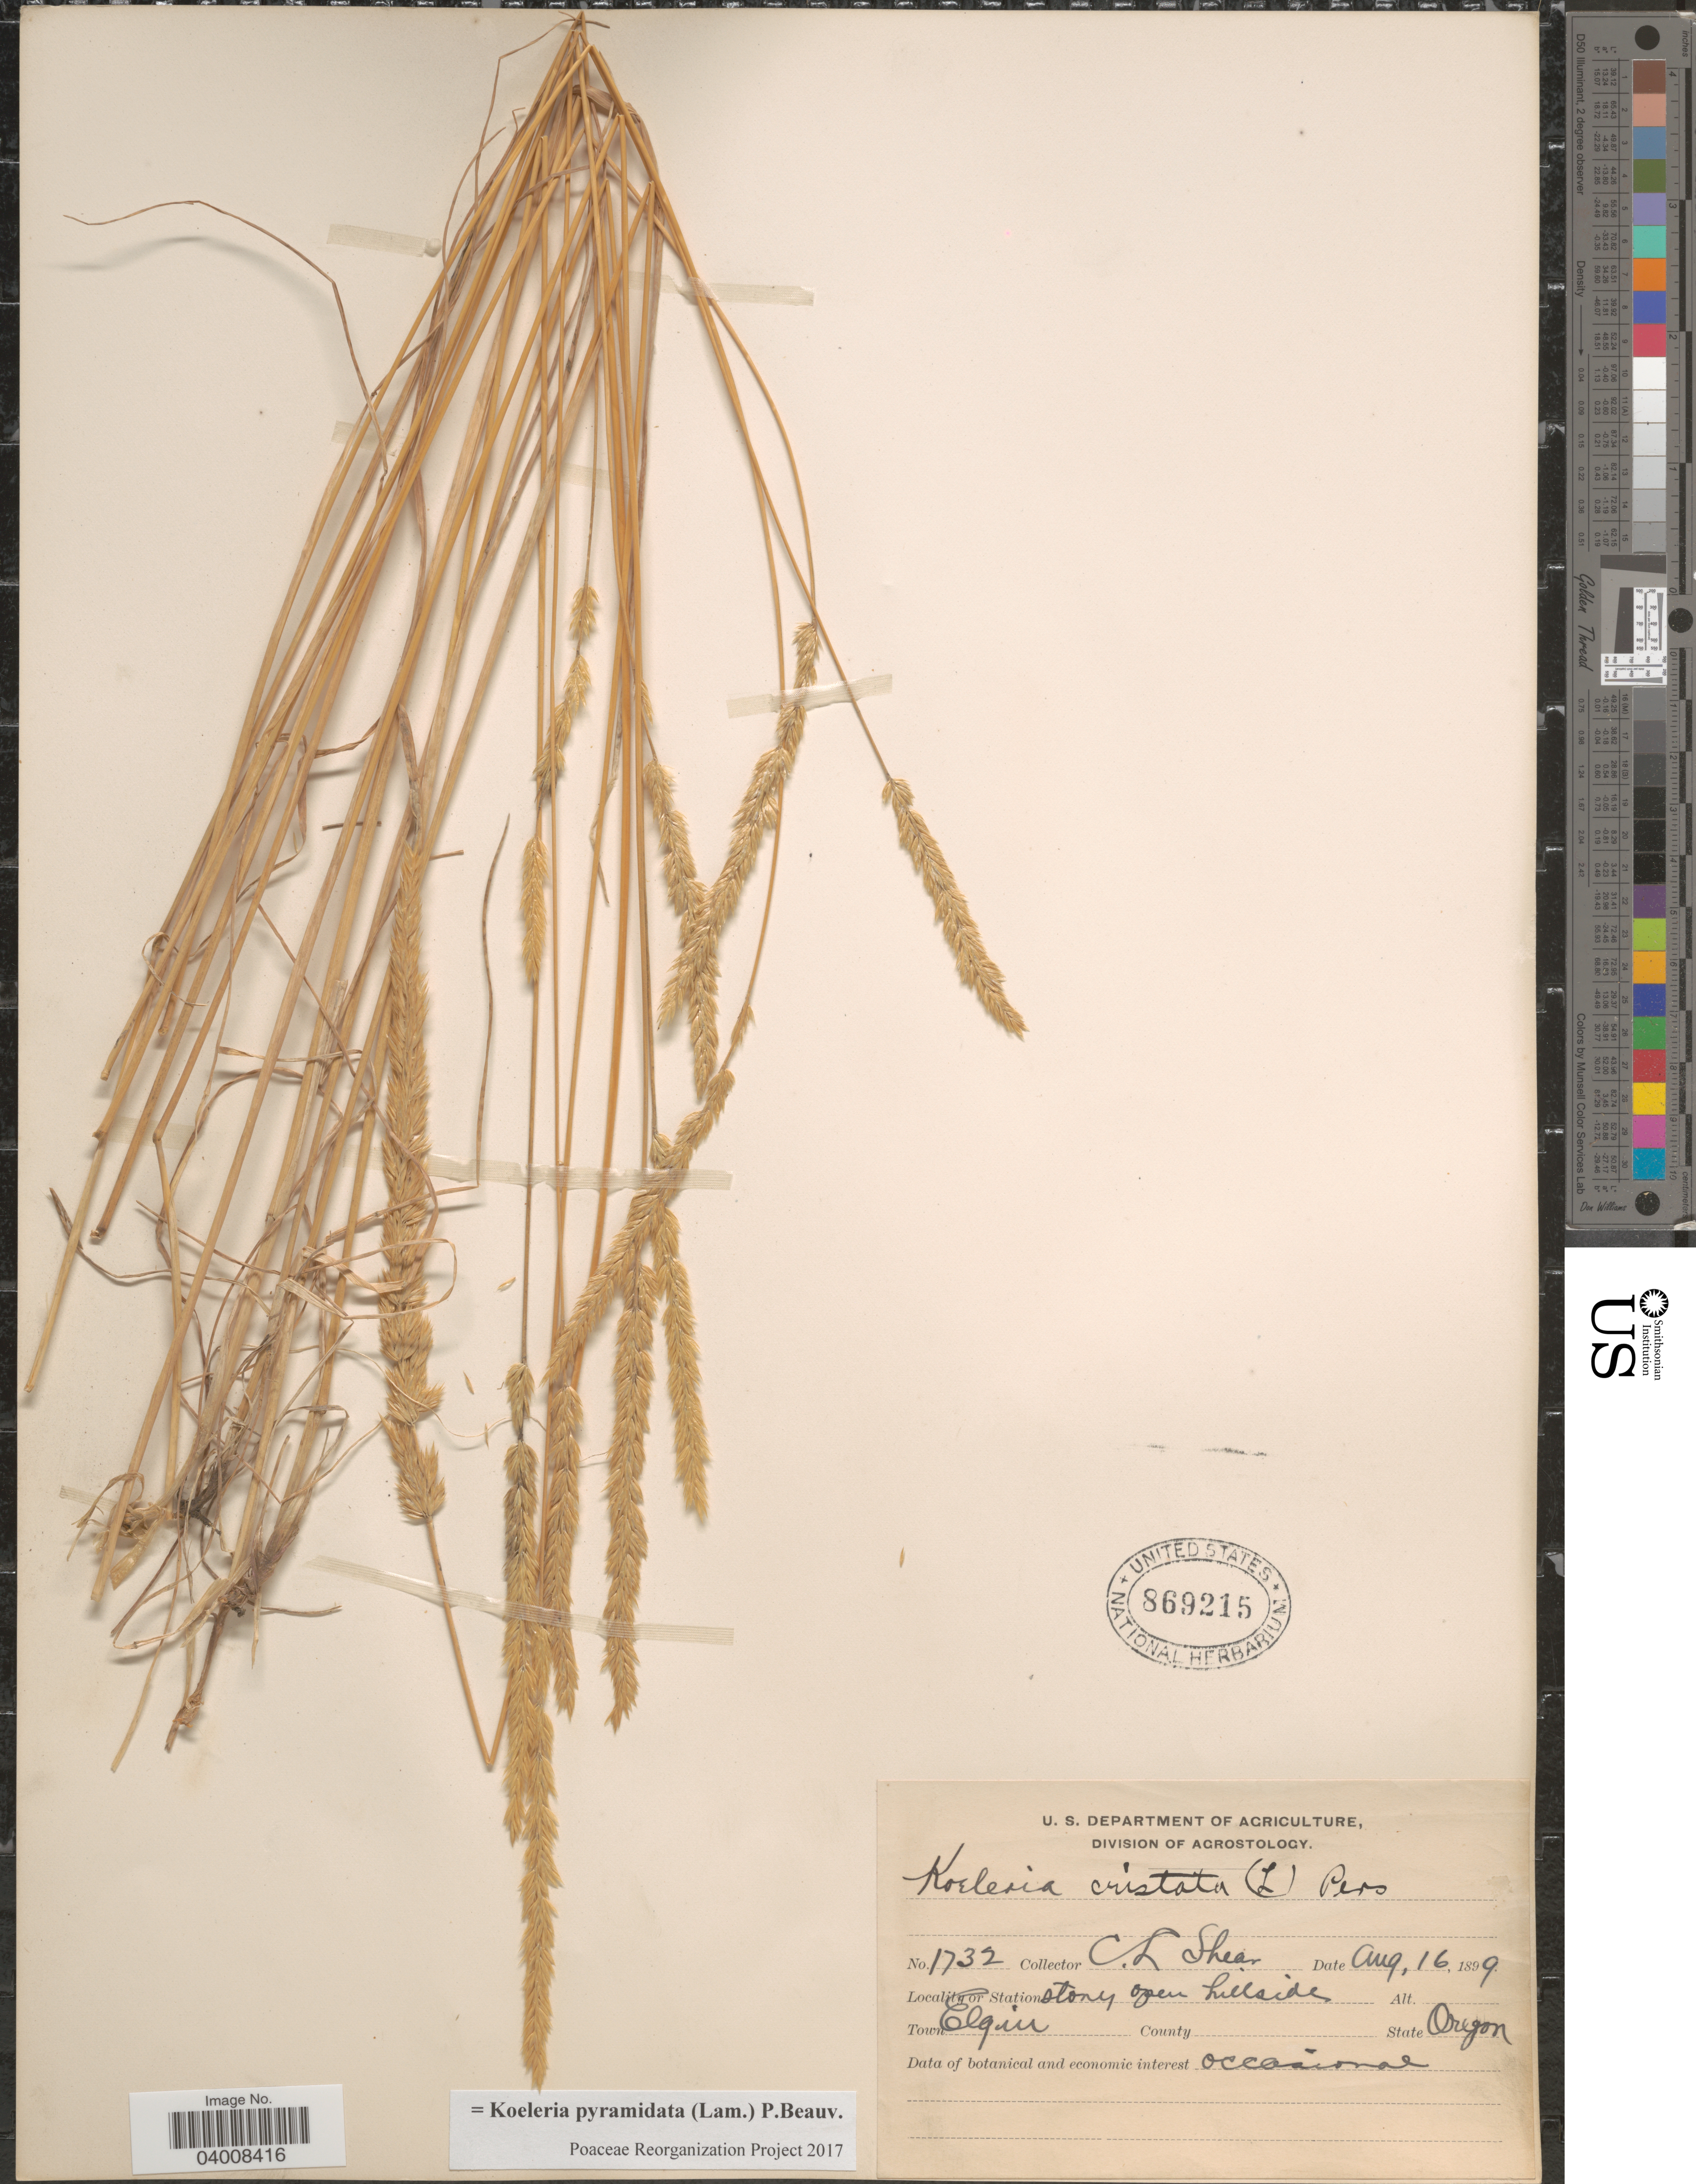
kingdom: Plantae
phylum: Tracheophyta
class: Liliopsida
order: Poales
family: Poaceae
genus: Koeleria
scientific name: Koeleria pyramidata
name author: (Lam.) P. Beauv.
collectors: C. L. Shear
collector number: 1732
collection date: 1899-08-16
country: United States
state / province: Oregon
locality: Station stony open hillside. Town Elqin.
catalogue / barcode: US 869215